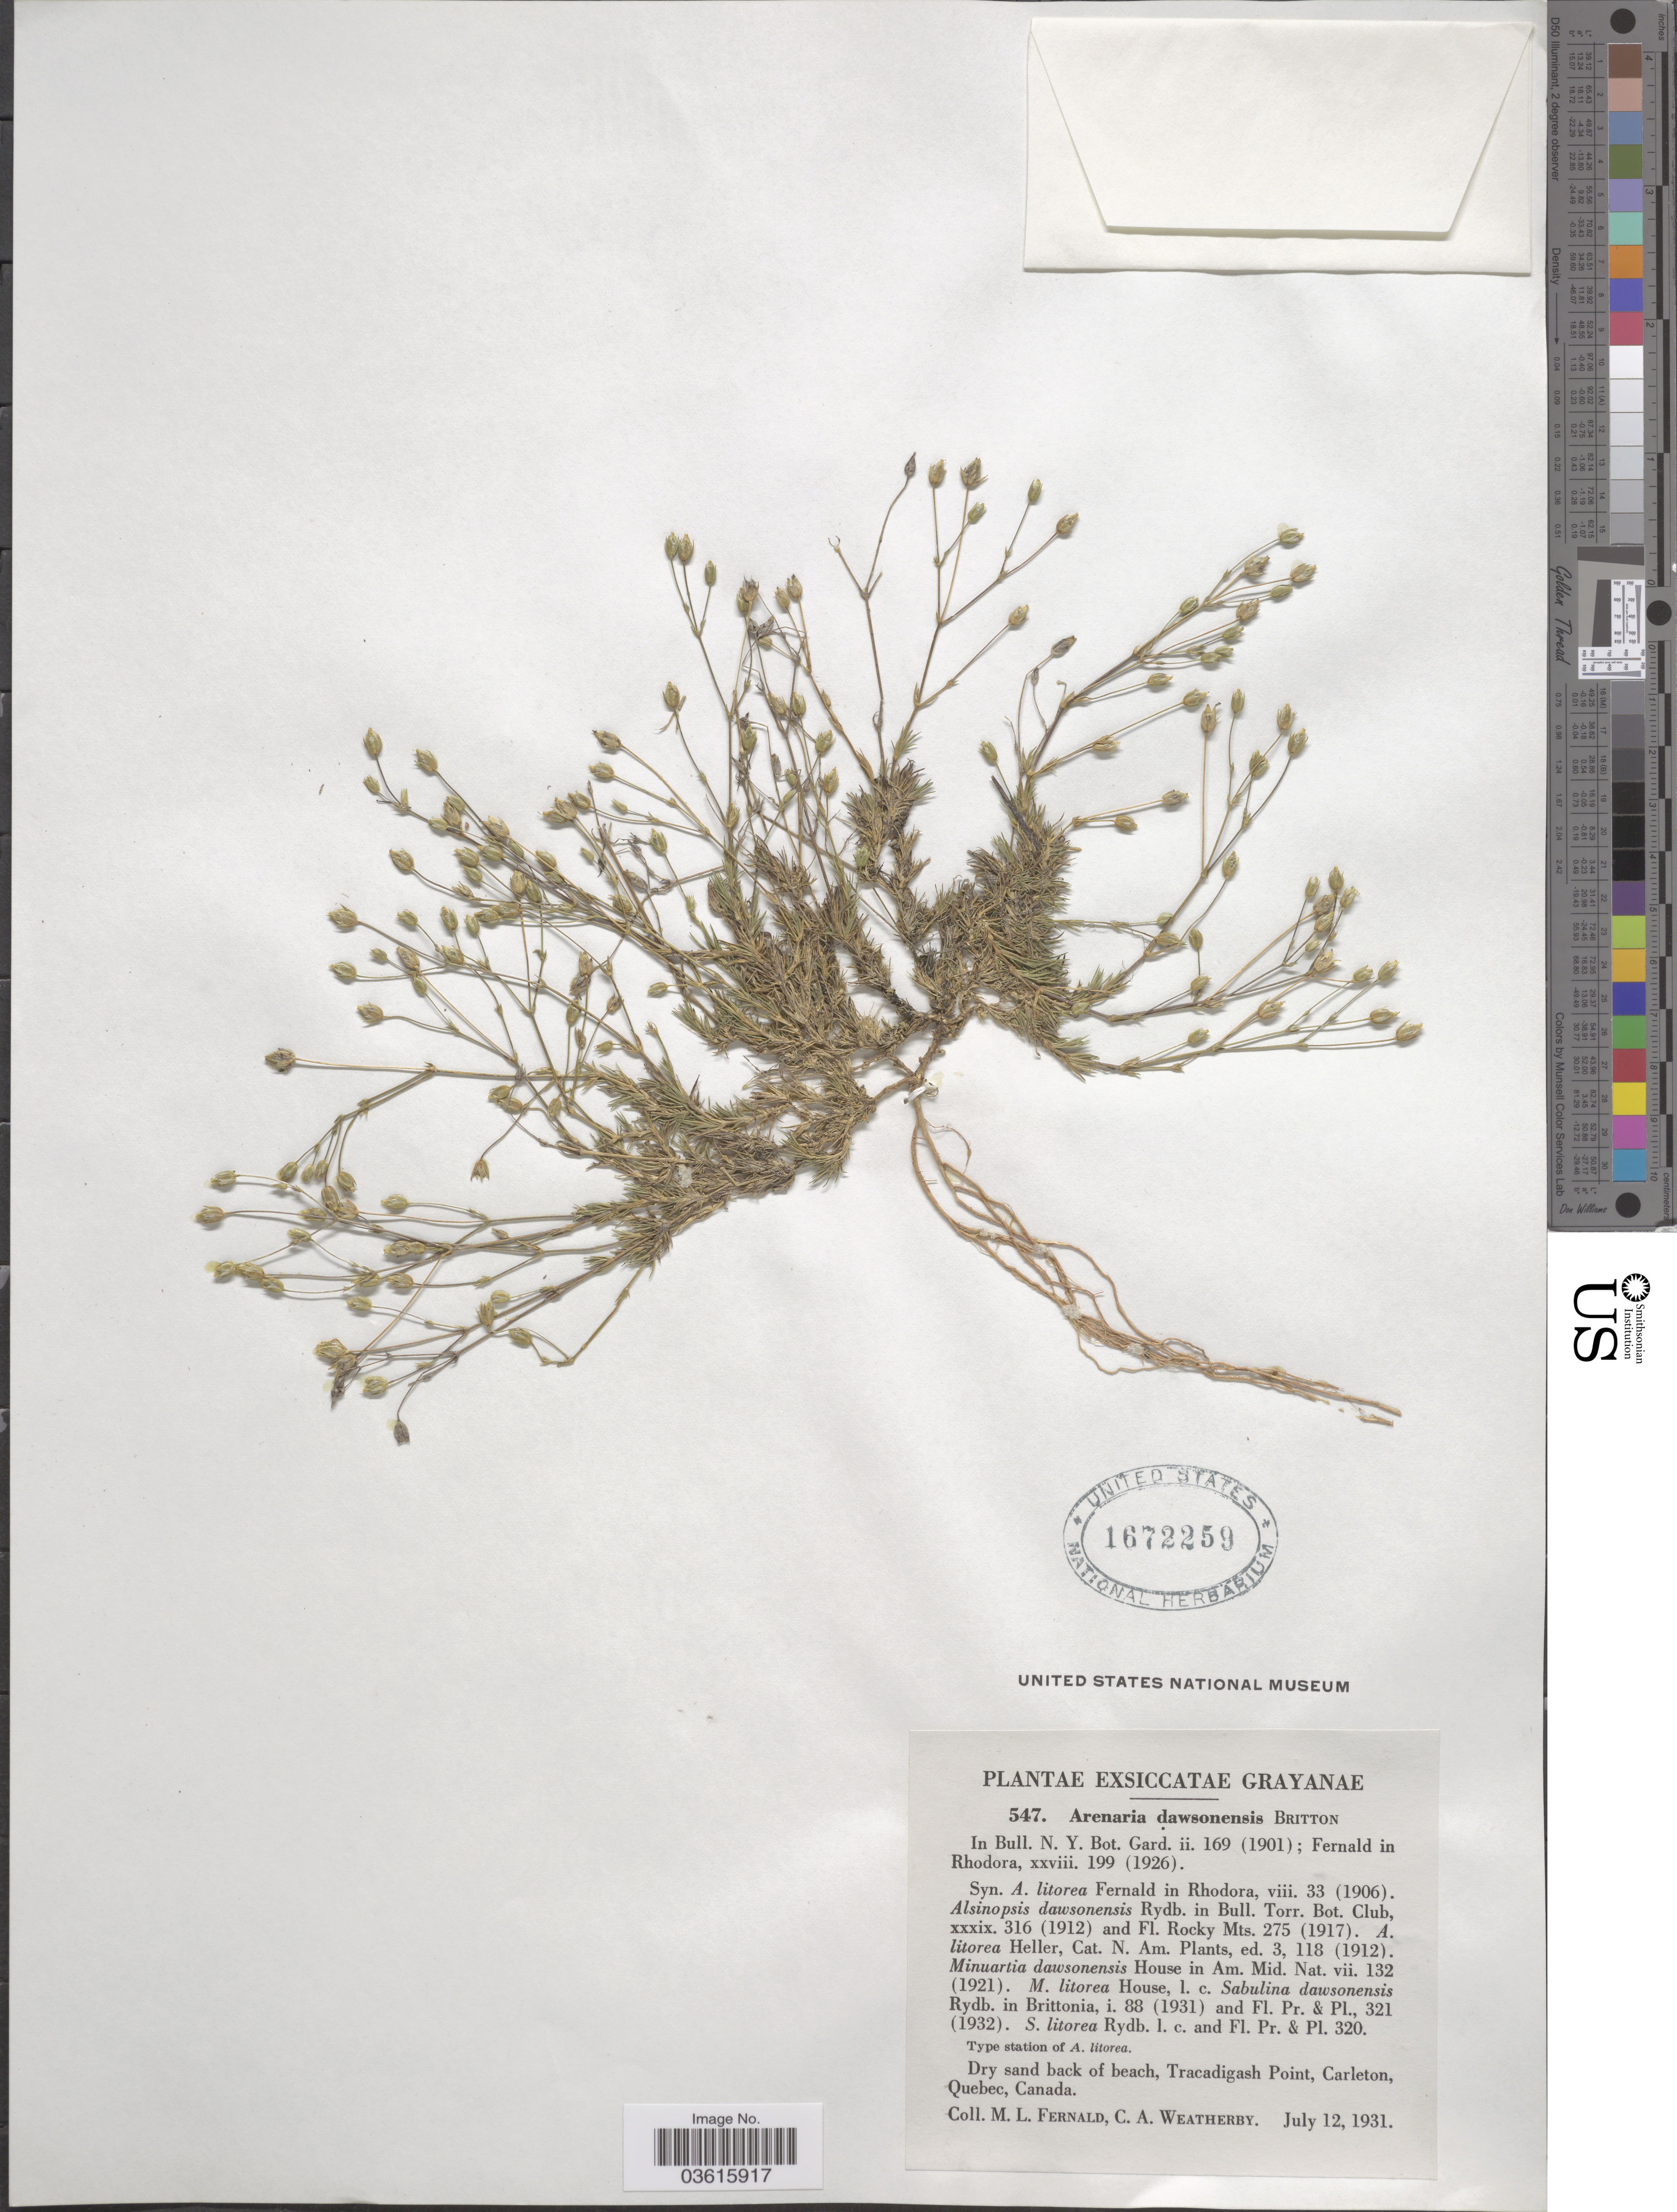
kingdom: Plantae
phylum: Tracheophyta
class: Magnoliopsida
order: Caryophyllales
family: Caryophyllaceae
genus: Minuartia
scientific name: Minuartia dawsonensis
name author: (Britton) House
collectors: M. L. Fernald & C. A. Weatherby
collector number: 547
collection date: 1931-07-12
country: Canada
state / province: Quebec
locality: Dry sand back of beach, Tracadigash Point, Carleton.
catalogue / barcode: US 1672259